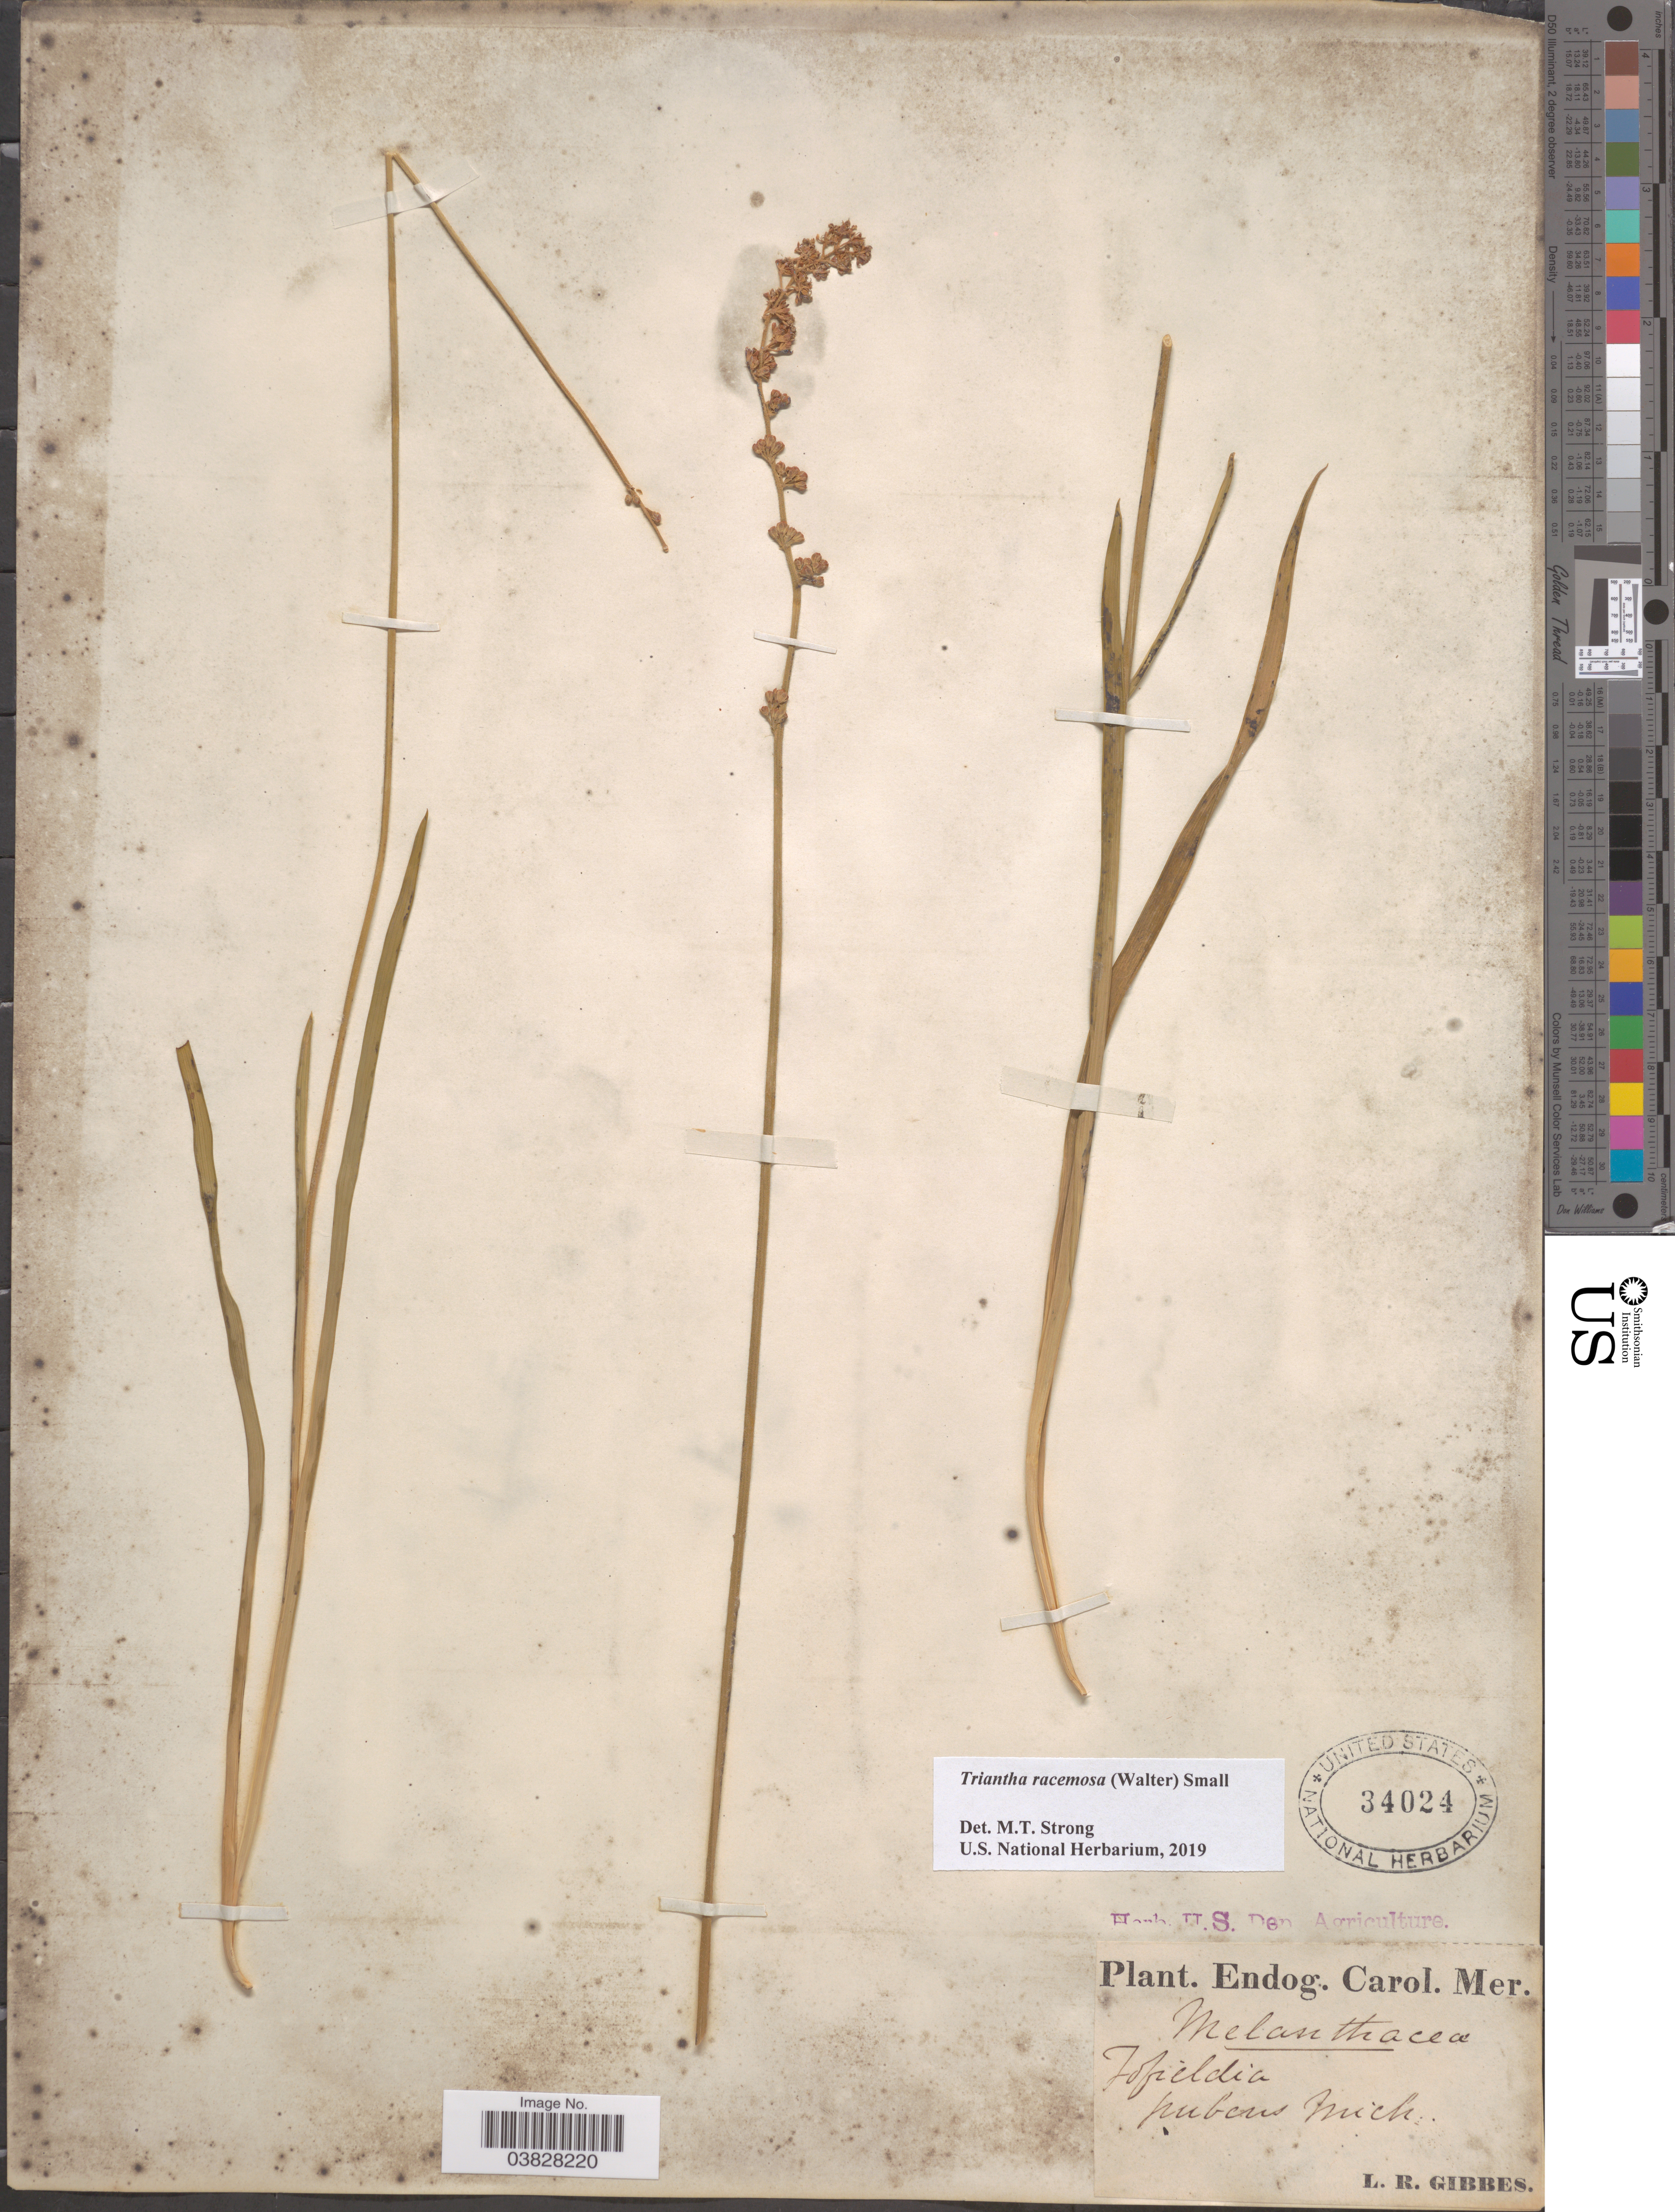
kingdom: Plantae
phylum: Tracheophyta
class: Liliopsida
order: Alismatales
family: Tofieldiaceae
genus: Triantha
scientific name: Triantha racemosa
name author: (Walter) Small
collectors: L. Gibbes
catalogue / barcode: US 34024